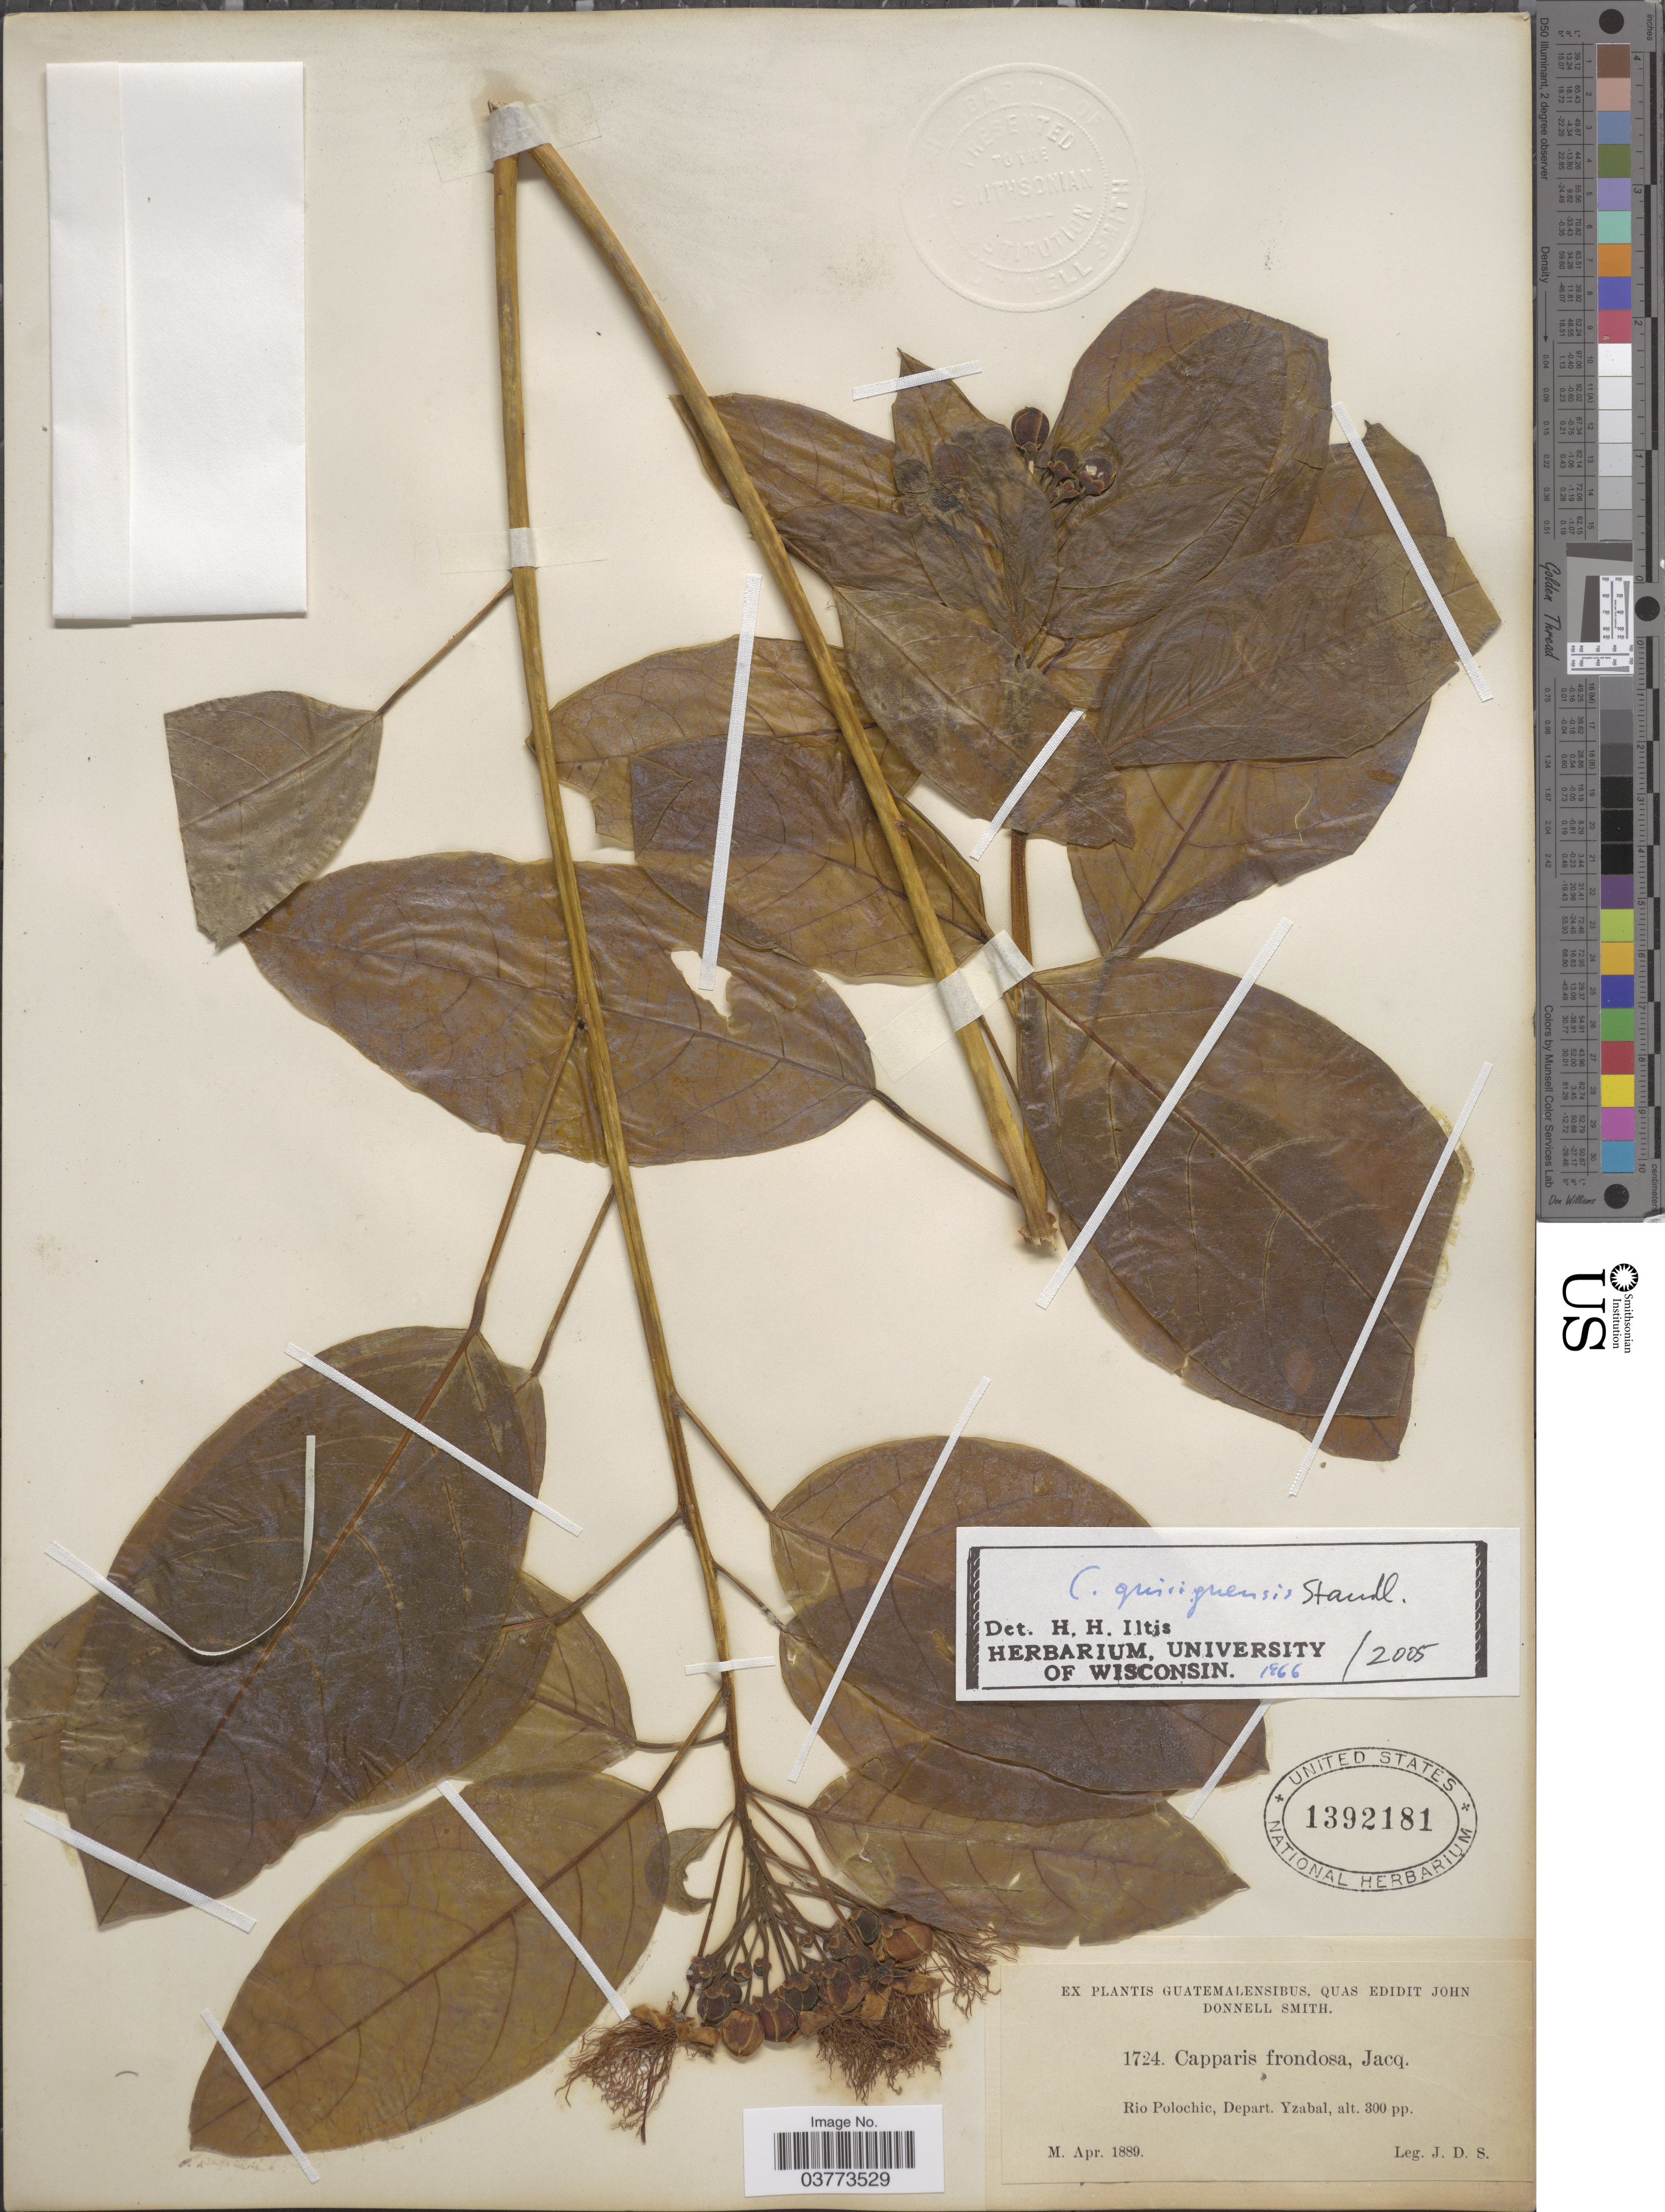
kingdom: Plantae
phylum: Tracheophyta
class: Magnoliopsida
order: Brassicales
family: Capparaceae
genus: Capparidastrum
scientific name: Capparidastrum quiriguense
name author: (Standl.) Iltis, H.H. & Cornejo, X.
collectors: J. Donnell Smith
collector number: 1724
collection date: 1889-04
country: Guatemala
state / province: Izabal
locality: Rio Polochic, Depart. Yzabal.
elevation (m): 91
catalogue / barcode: US 1392181